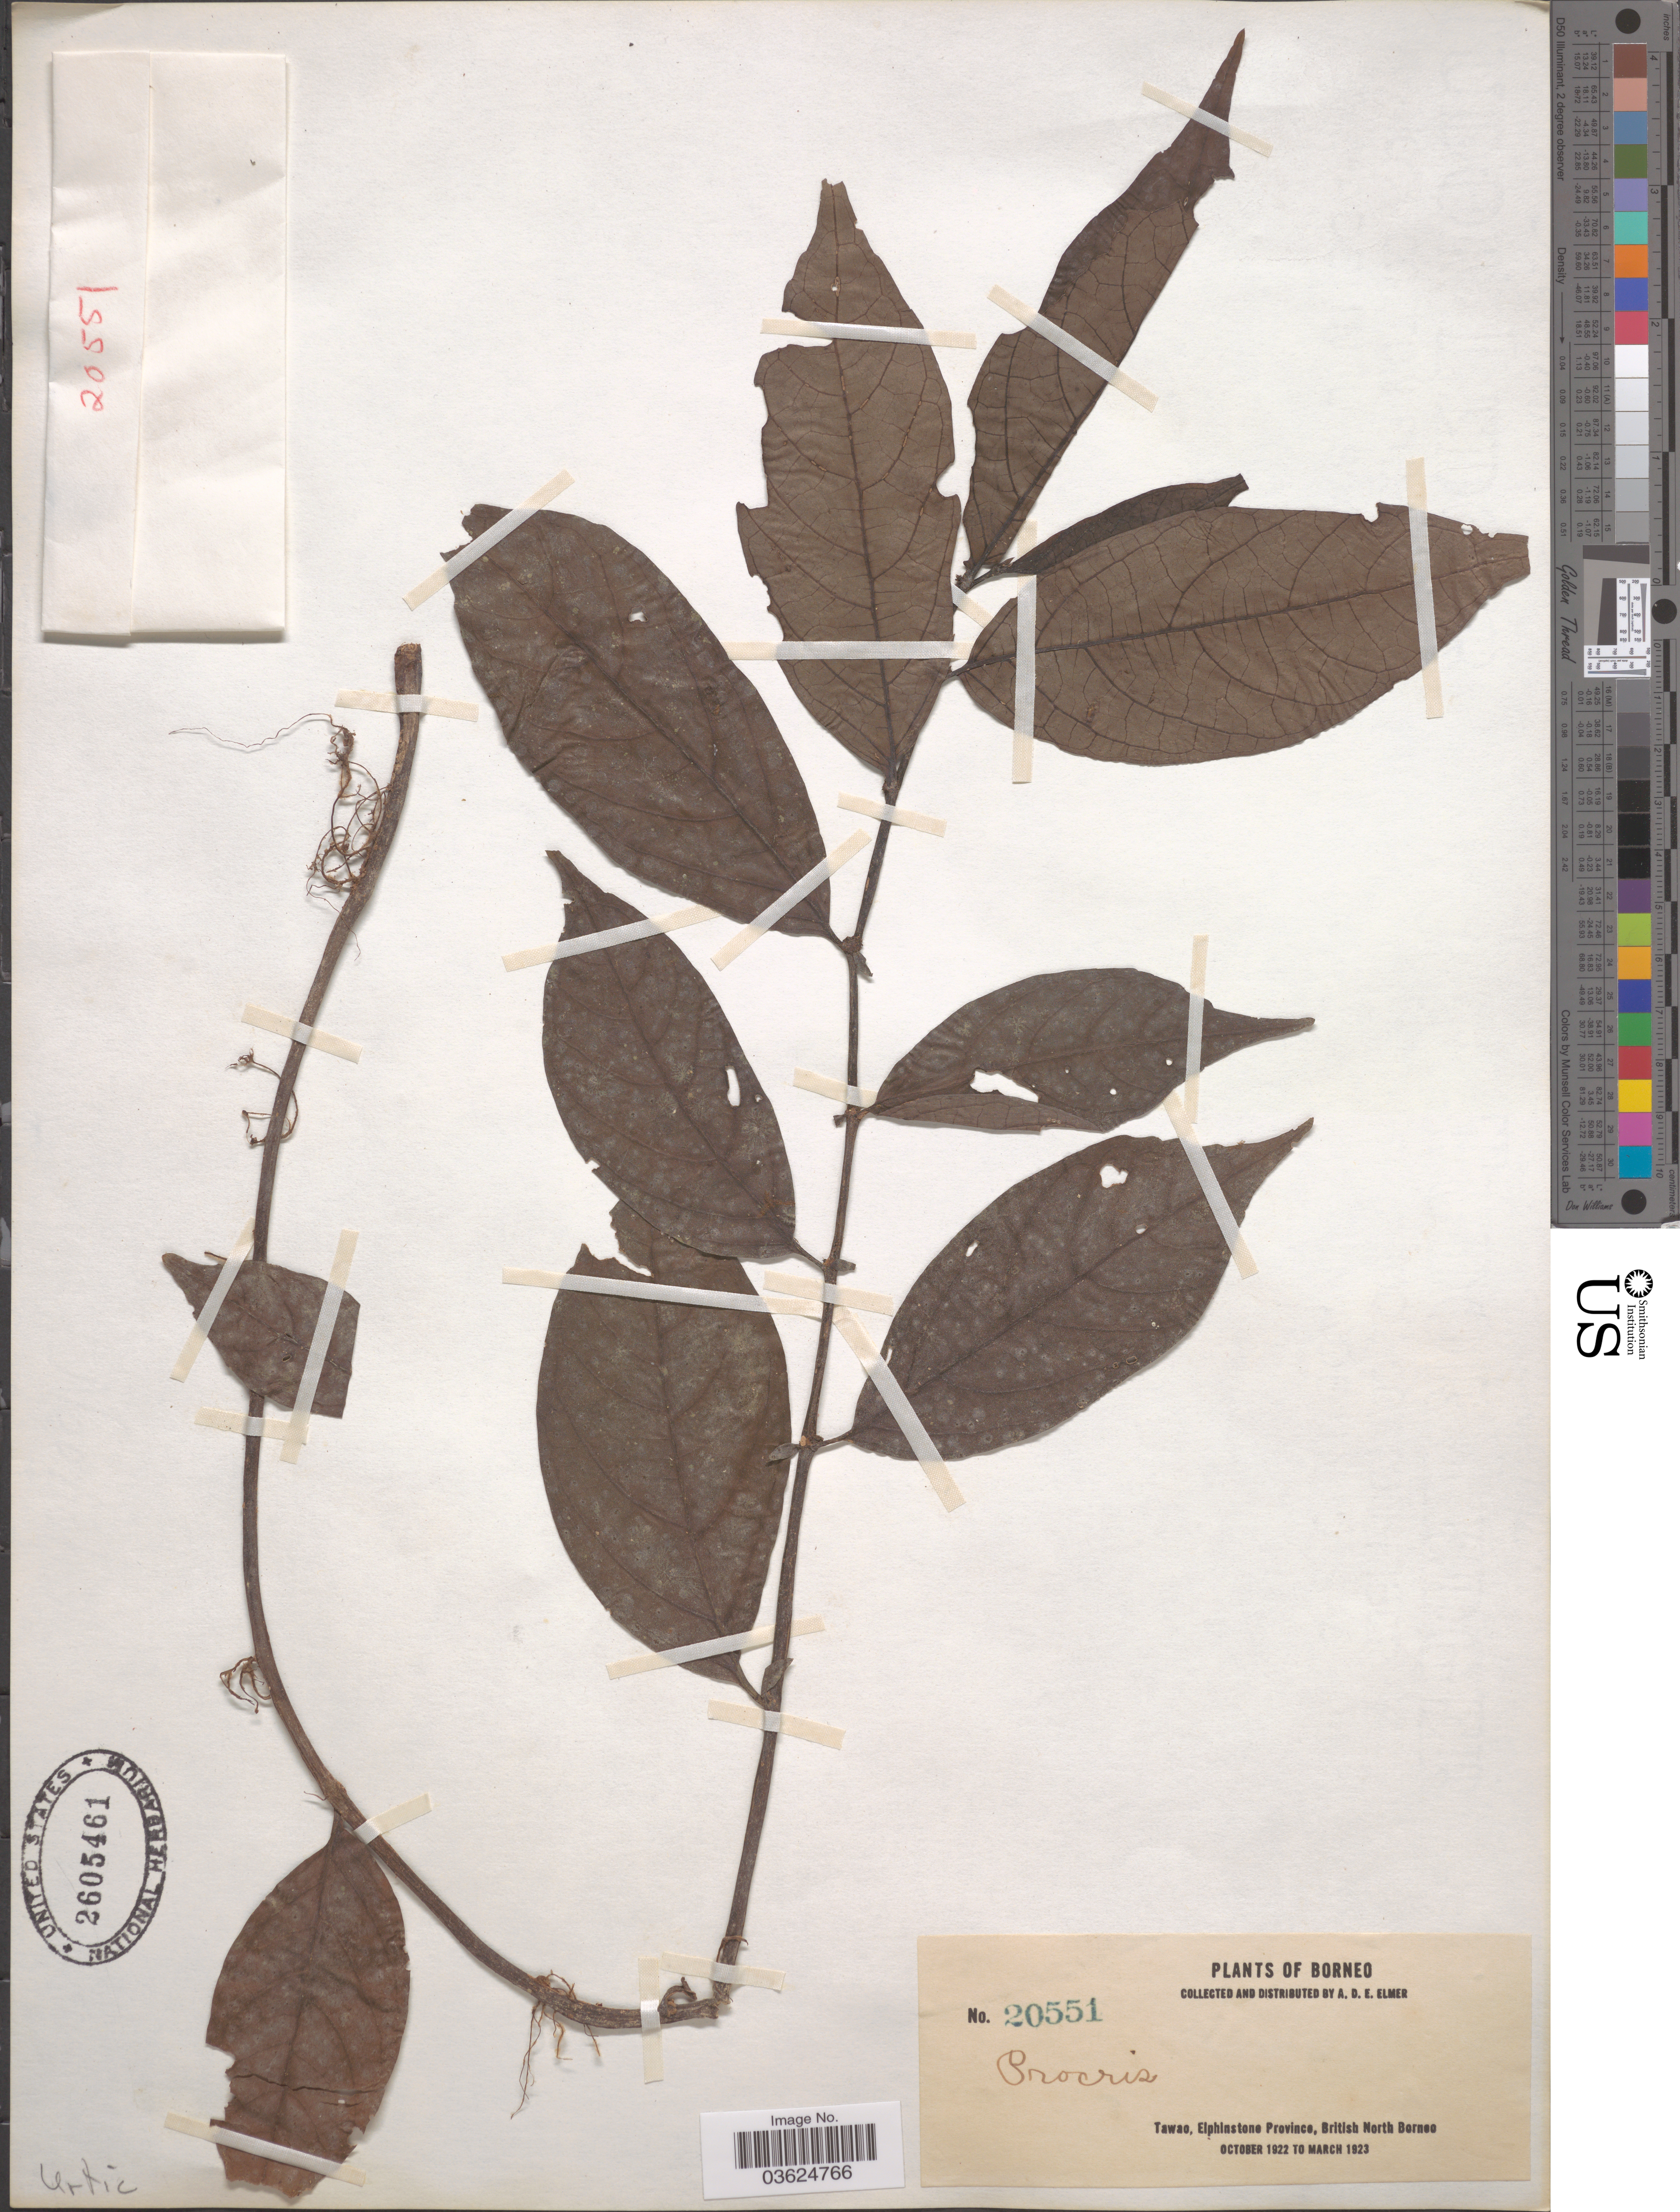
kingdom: Plantae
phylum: Tracheophyta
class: Magnoliopsida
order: Rosales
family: Urticaceae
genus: Procris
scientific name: Procris sp.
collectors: A. D. E. Elmer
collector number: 20551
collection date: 1922-10/1923-03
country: Malaysia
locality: Borneo. Tawao, Elphinstone Province, British North Borneo.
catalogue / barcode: US 2605461